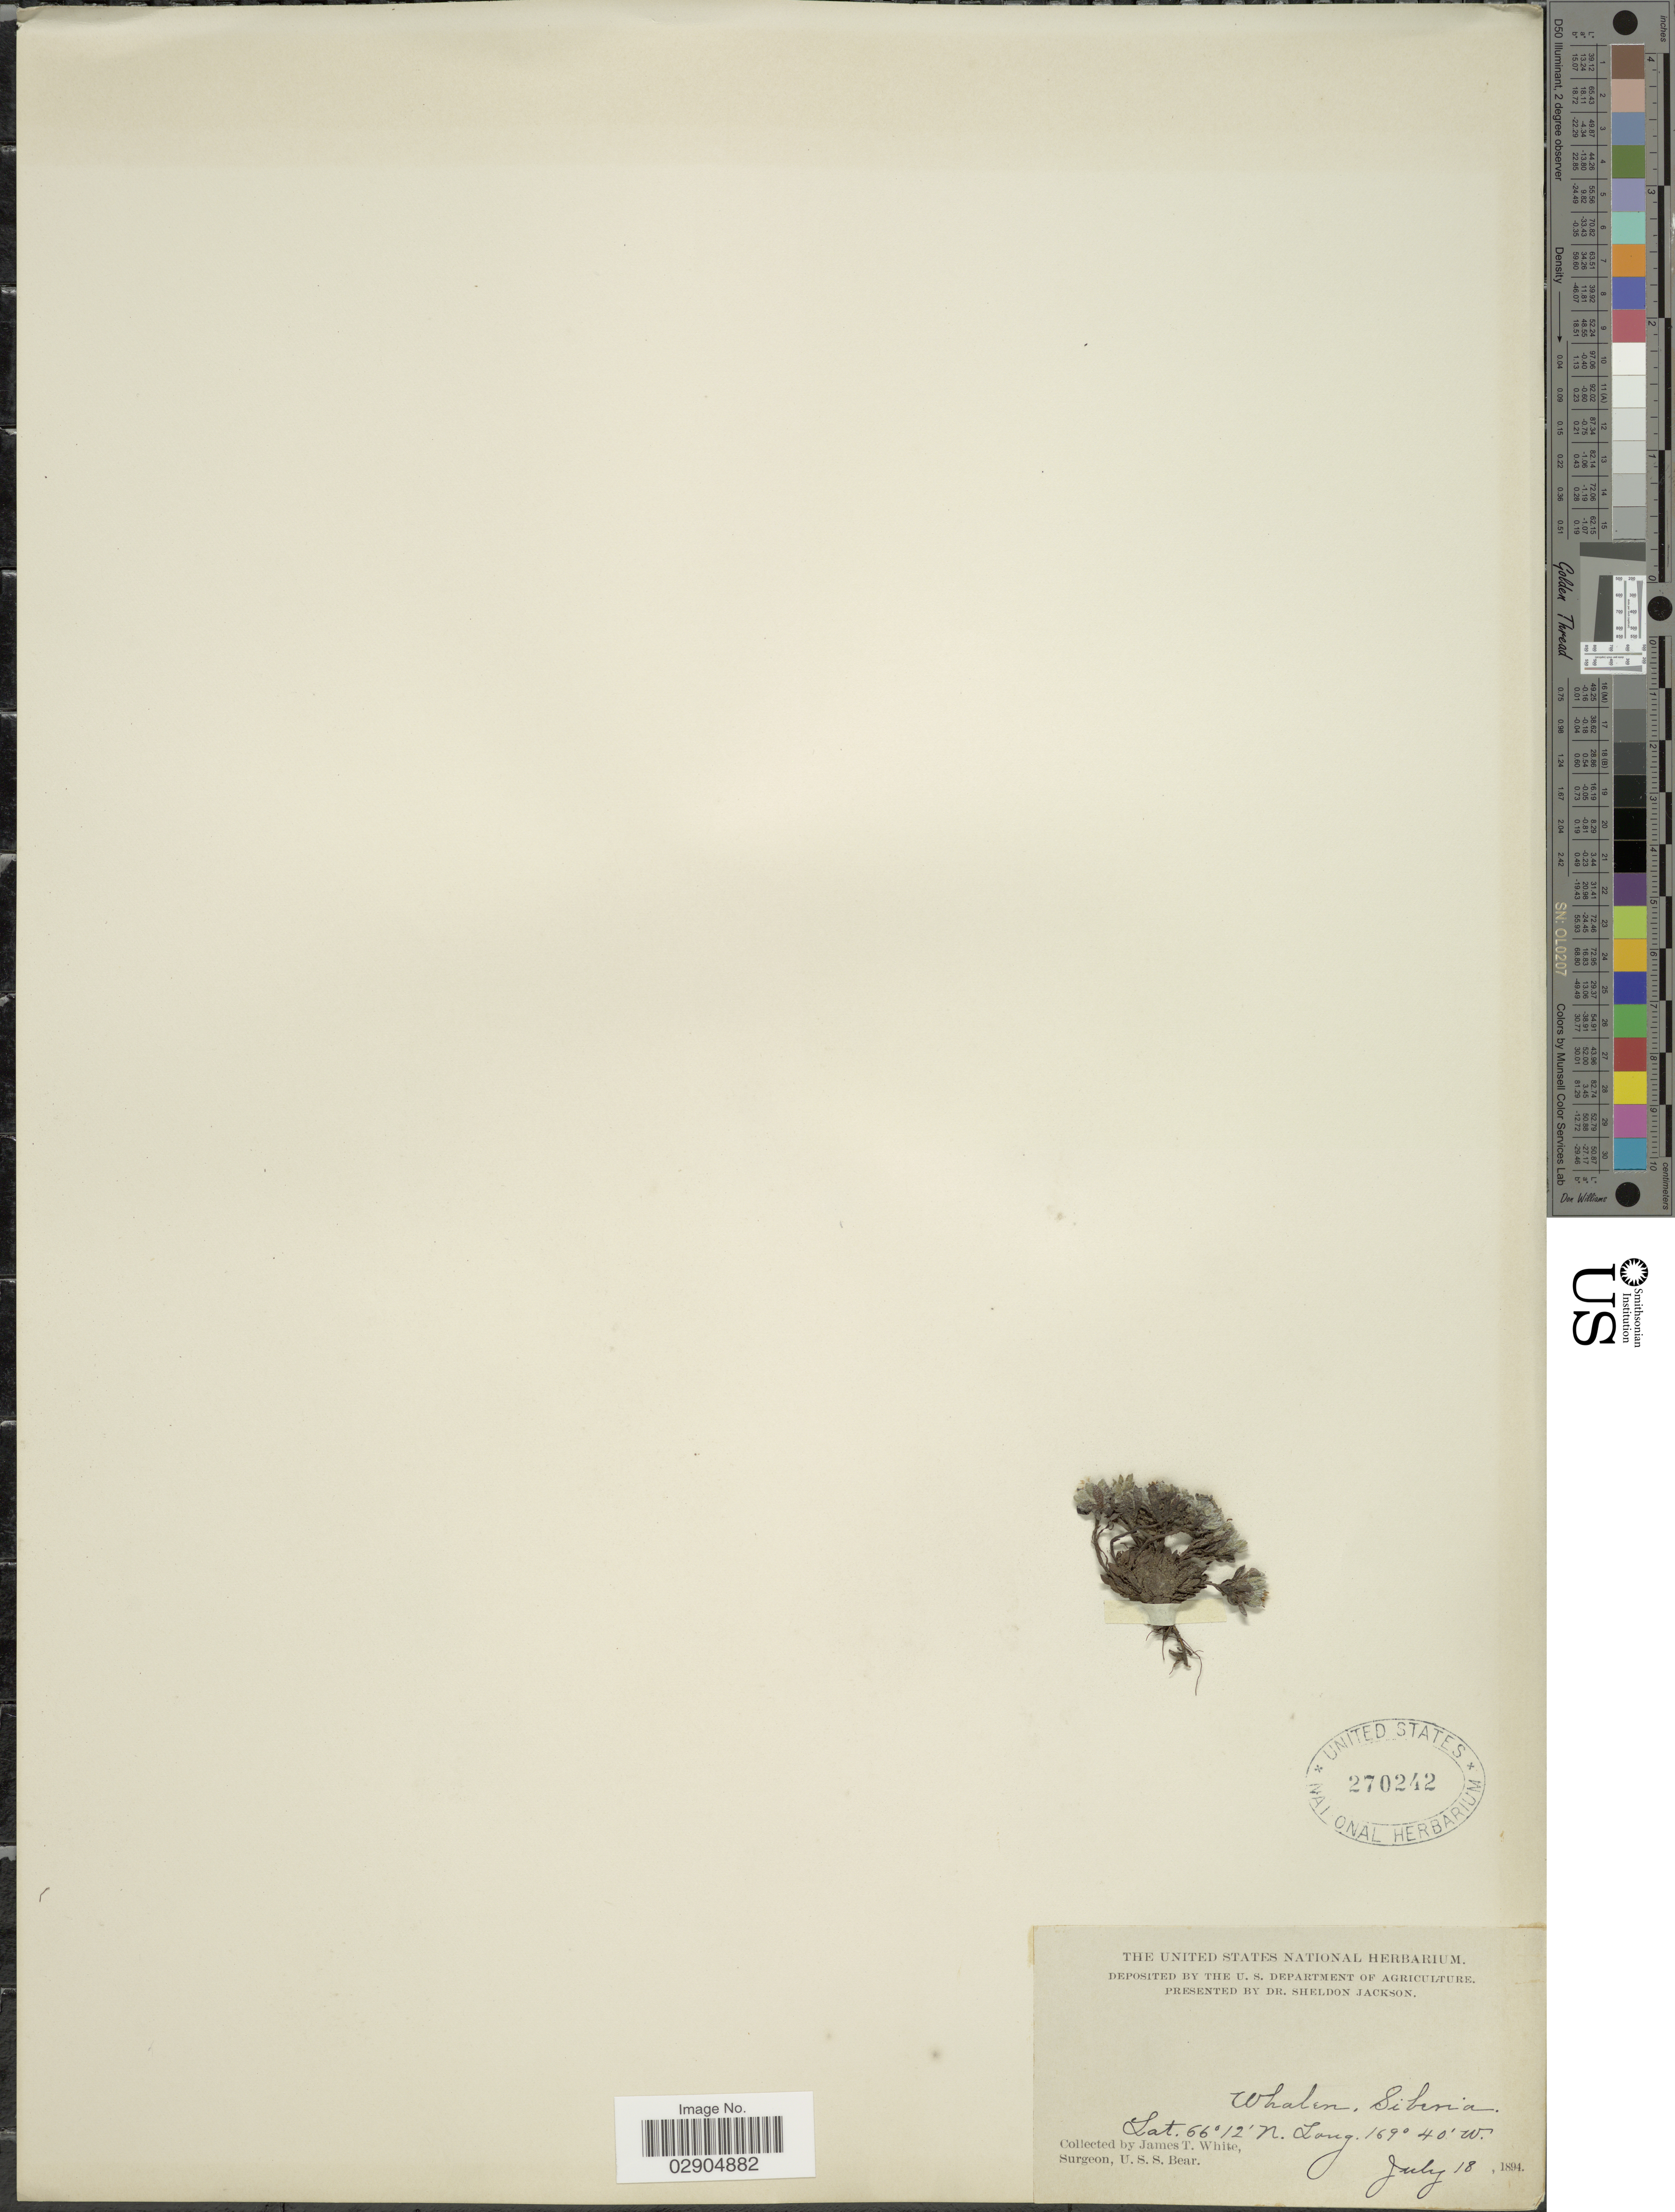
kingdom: Plantae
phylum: Tracheophyta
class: Magnoliopsida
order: Boraginales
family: Boraginaceae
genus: Eritrichium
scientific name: Eritrichium aretioides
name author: (Cham.) DC.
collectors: J. T. White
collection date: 1894-07-18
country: Russian Federation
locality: Whalen, Siberia.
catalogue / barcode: US 270242